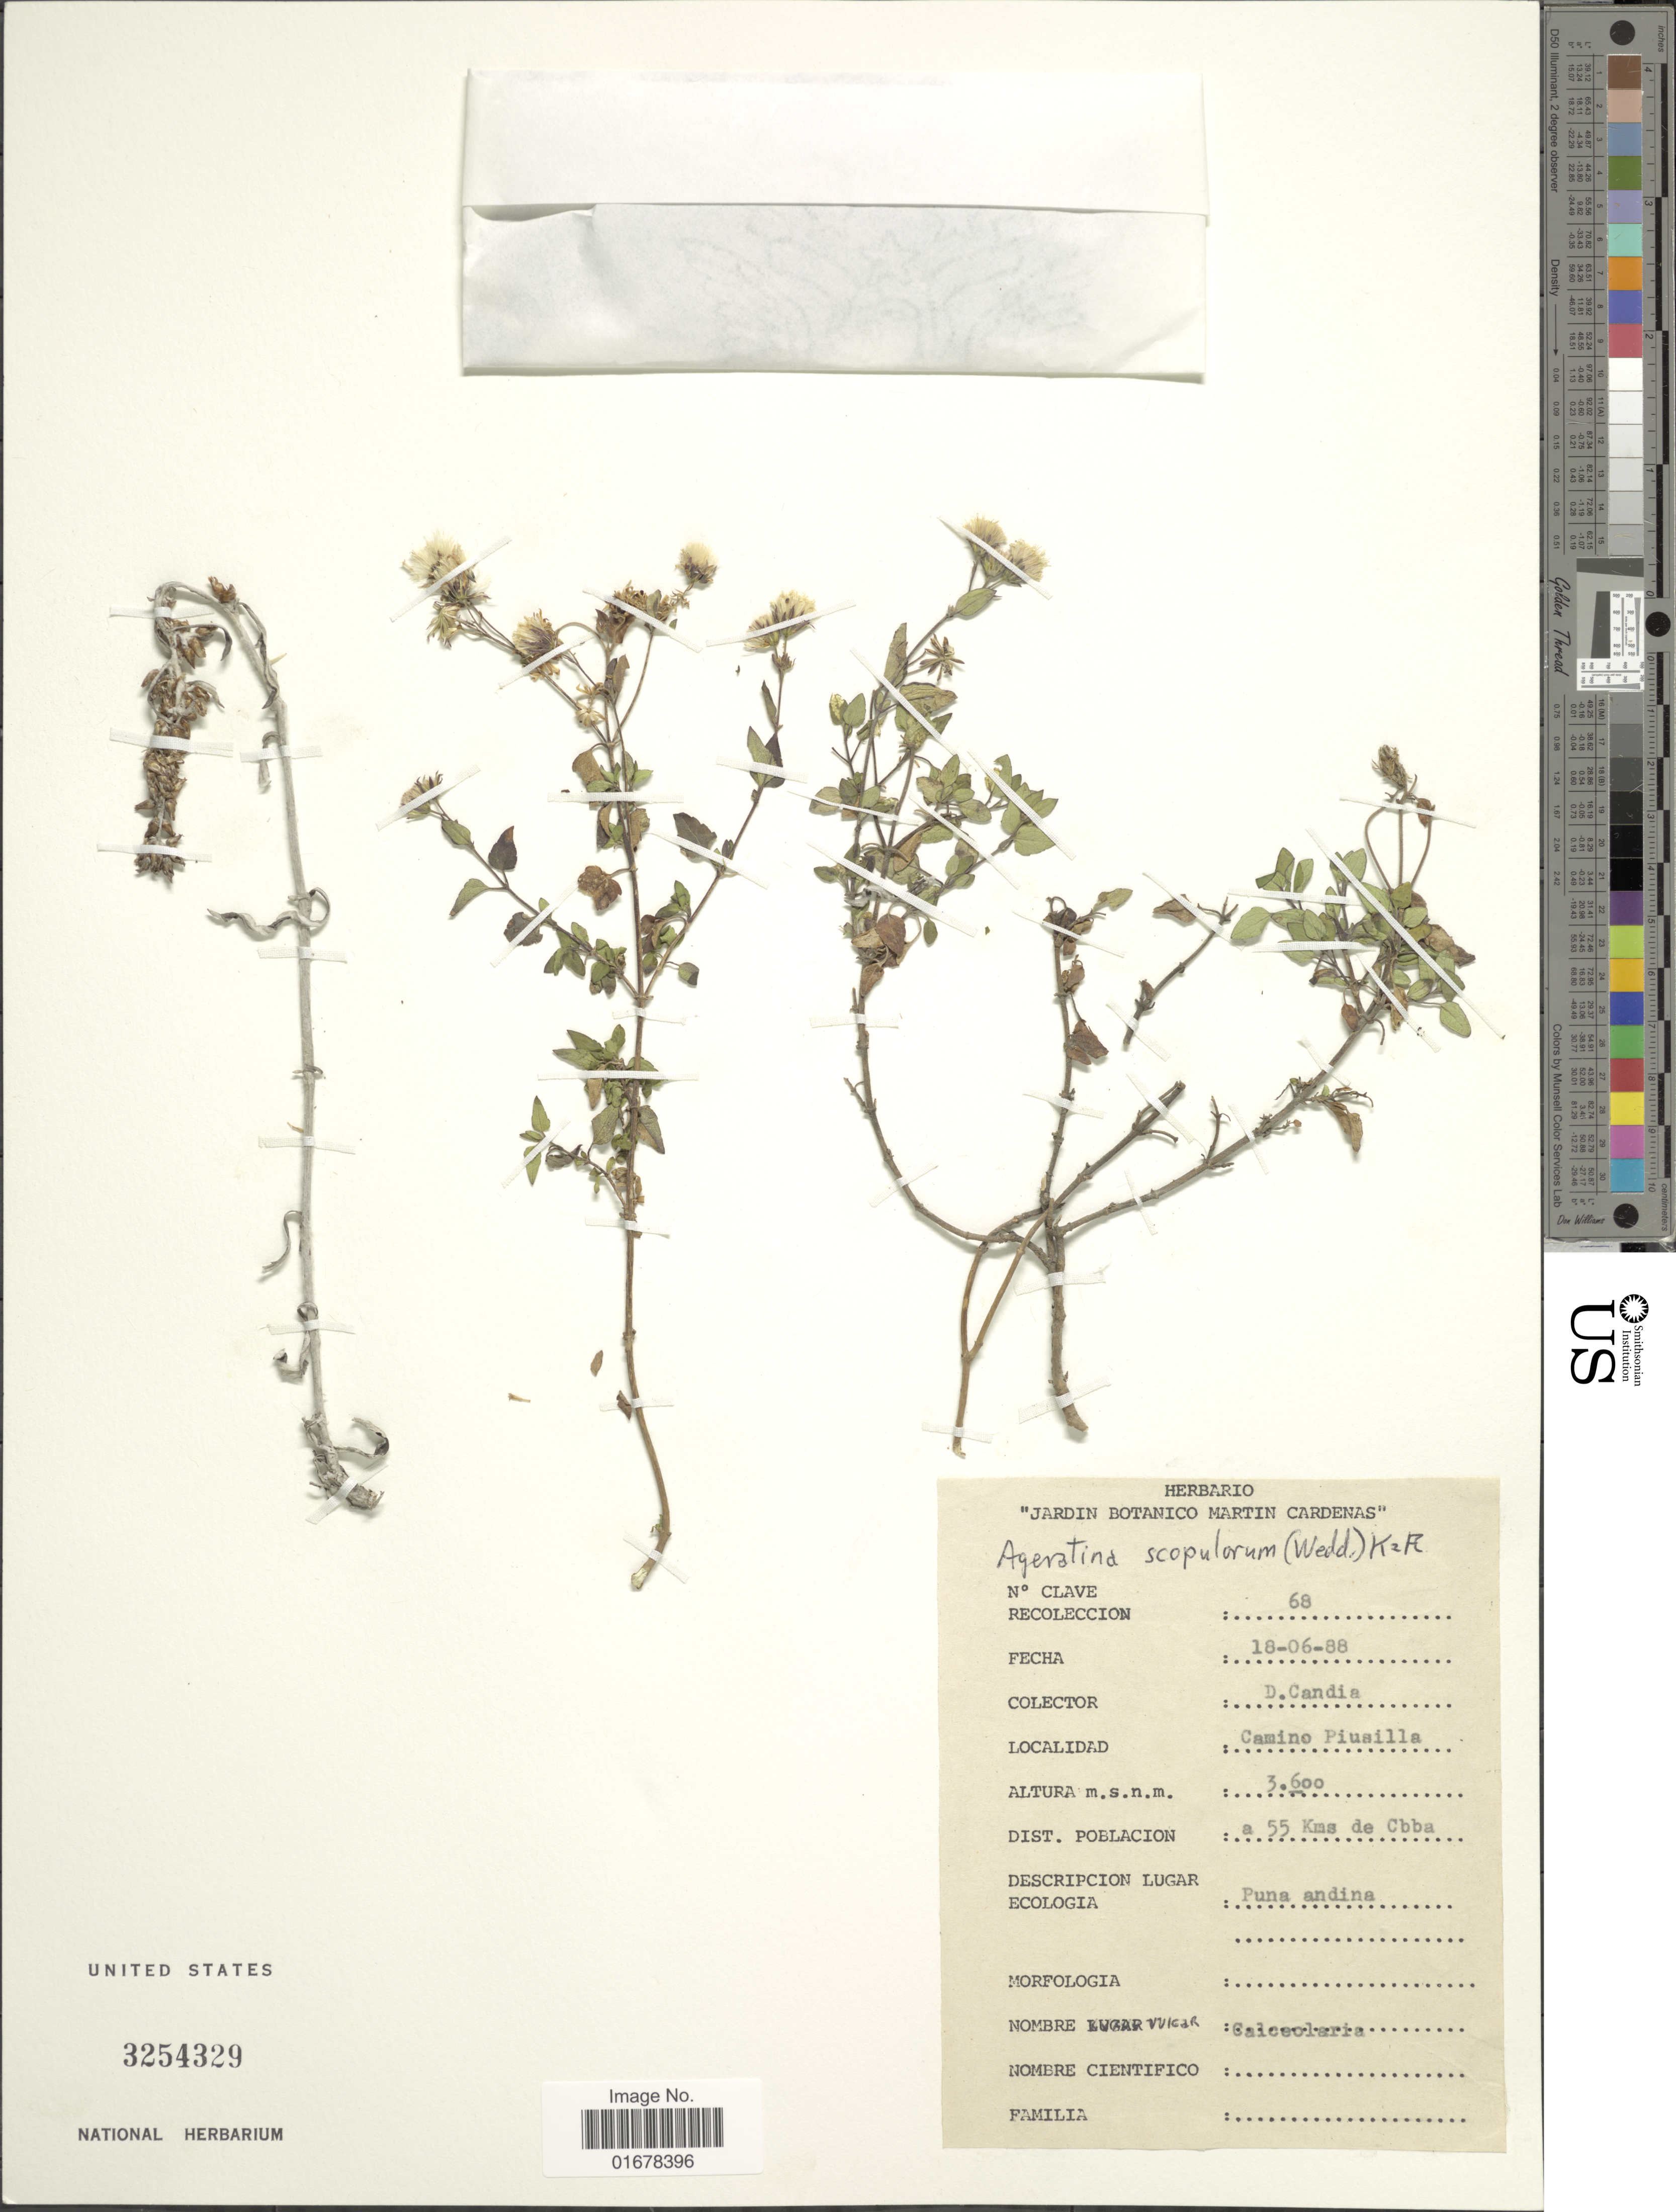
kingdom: Plantae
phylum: Tracheophyta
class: Magnoliopsida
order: Asterales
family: Asteraceae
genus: Ageratina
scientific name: Ageratina scopulorum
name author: (Wedd.) R.M. King & H. Rob.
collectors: D. Candia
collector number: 68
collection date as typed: Transcribed d/m/y: 18/6/88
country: Bolivia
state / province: Cochabamba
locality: Camino Piusilla, a 55 Kms de Cbba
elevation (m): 3600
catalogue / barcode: US 3254329